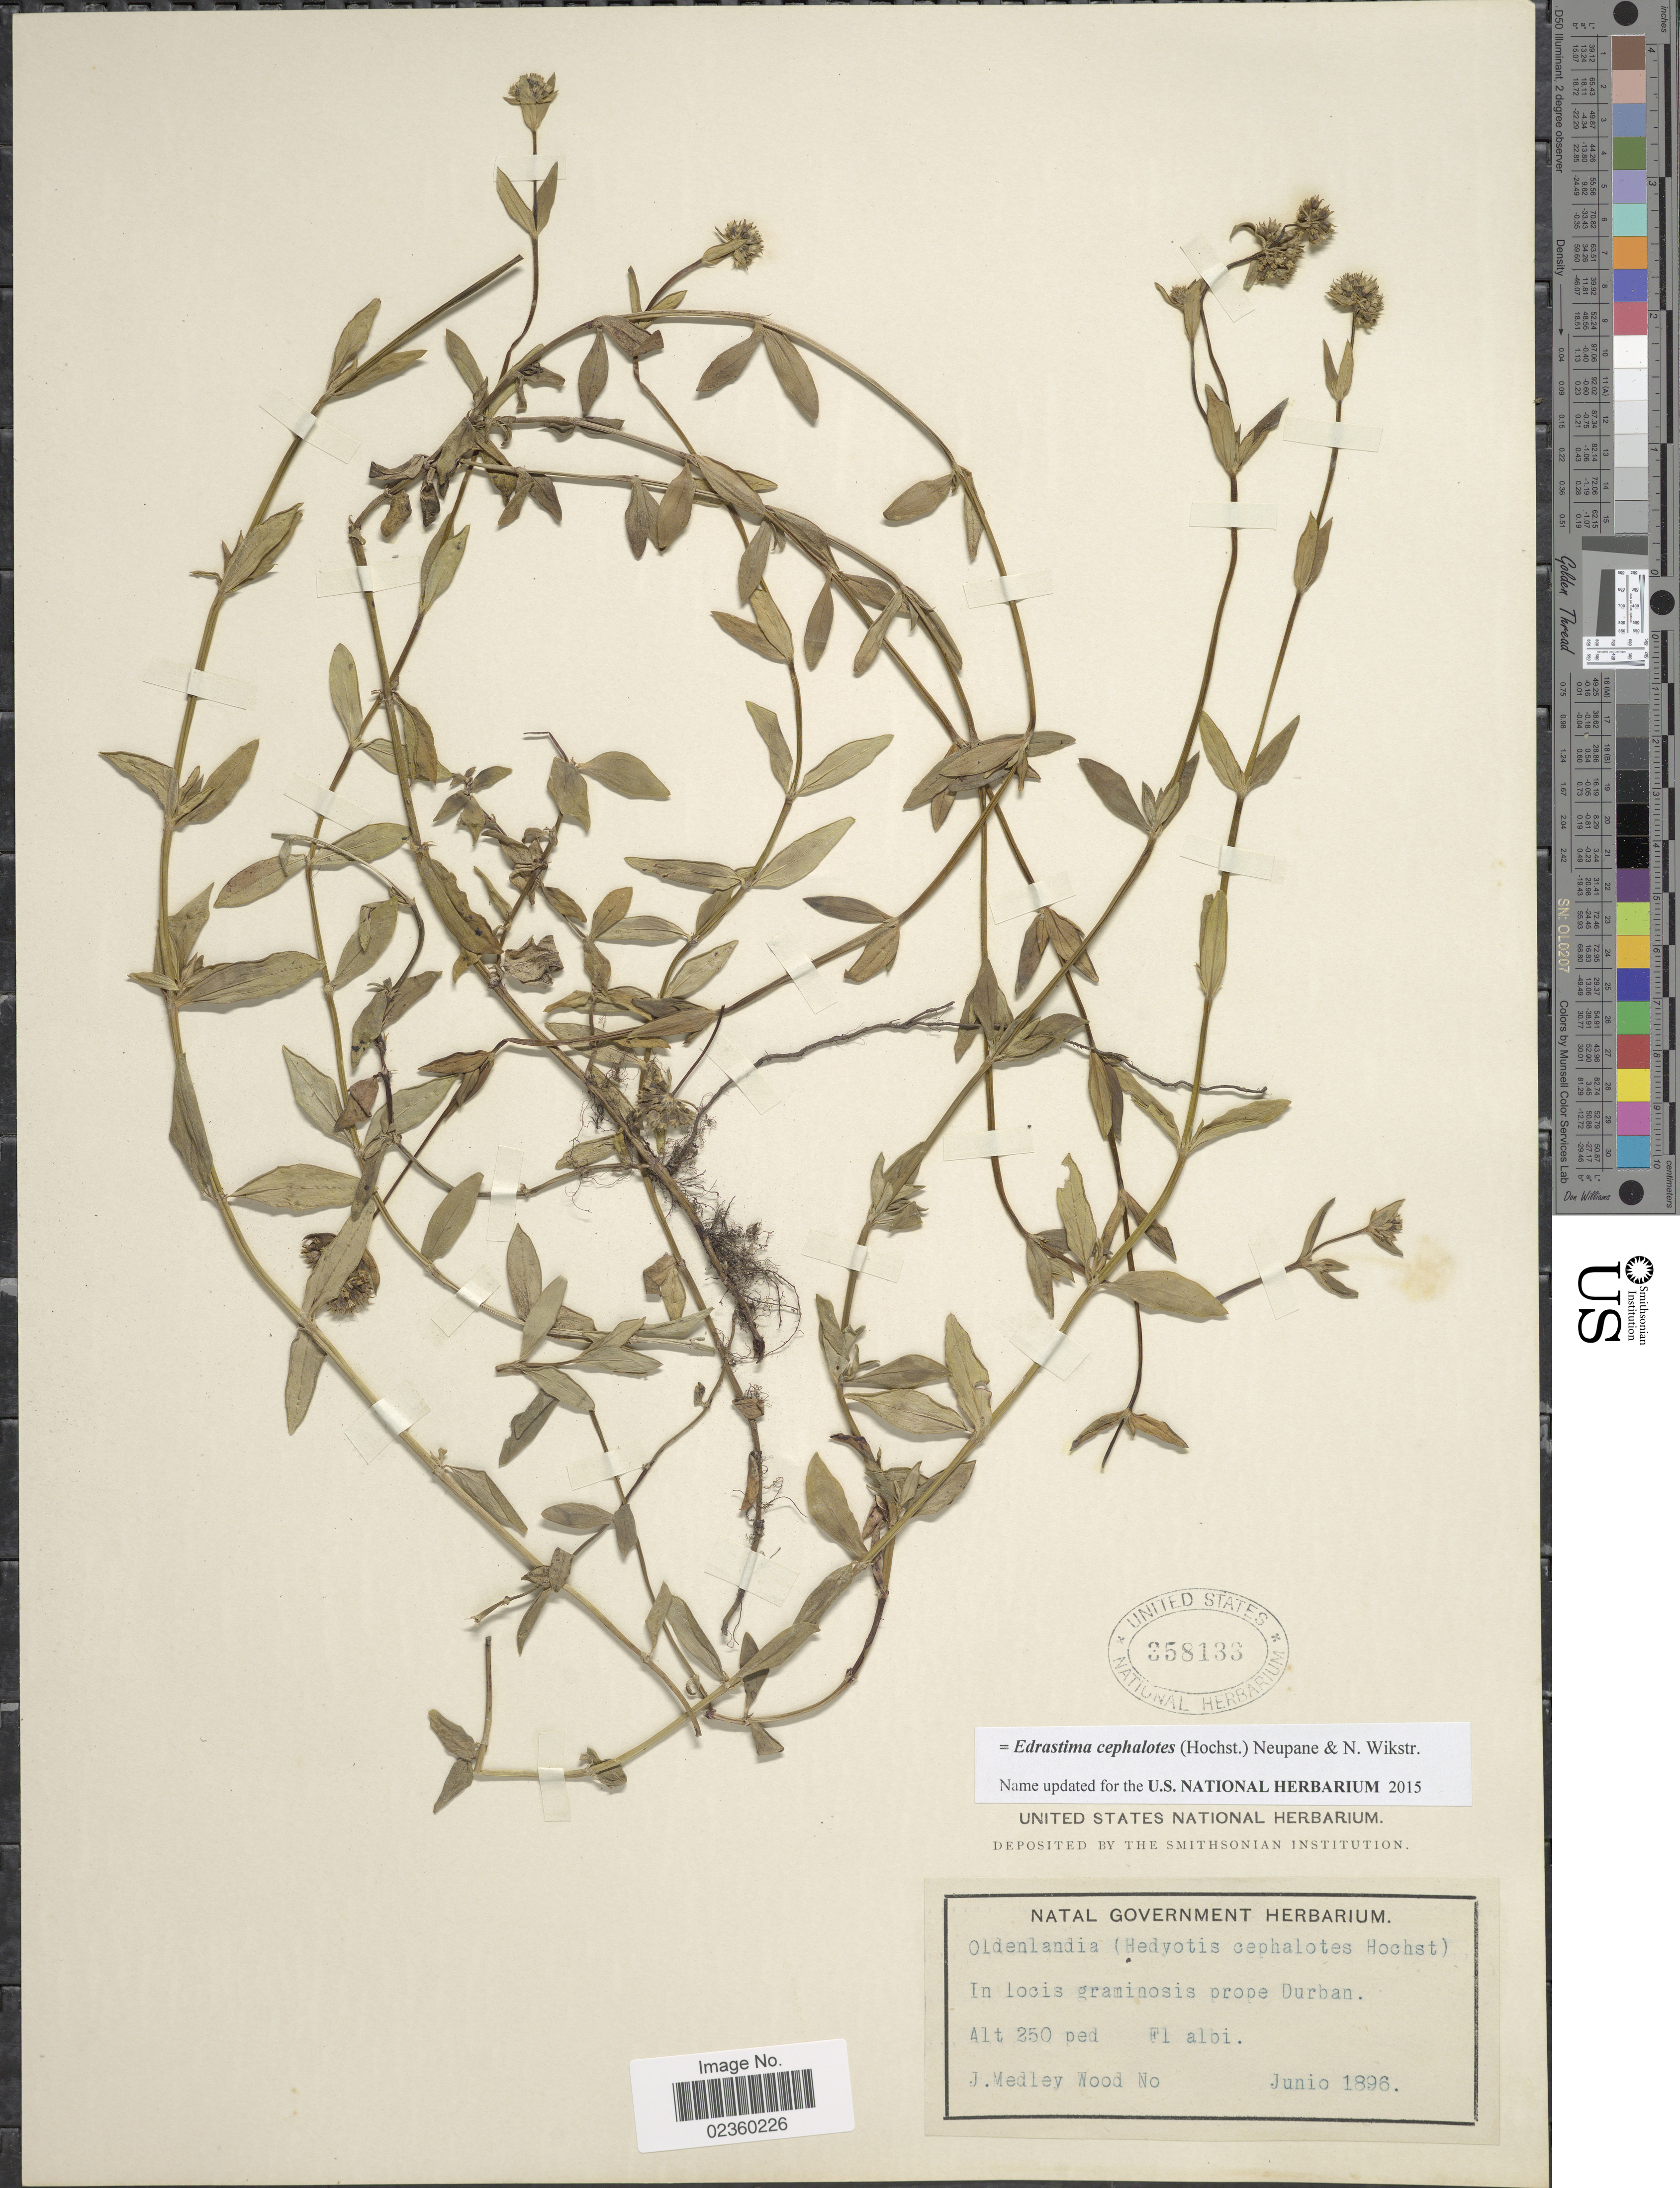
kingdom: Plantae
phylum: Tracheophyta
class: Magnoliopsida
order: Gentianales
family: Rubiaceae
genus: Edrastima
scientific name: Edrastima cephalotes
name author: (Hochst.) Neupane & N. Wikstr.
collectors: J. M. Wood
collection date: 1896-06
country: South Africa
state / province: KwaZulu-Natal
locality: In loics graminosis prope Durban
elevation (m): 76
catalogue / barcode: US 358133